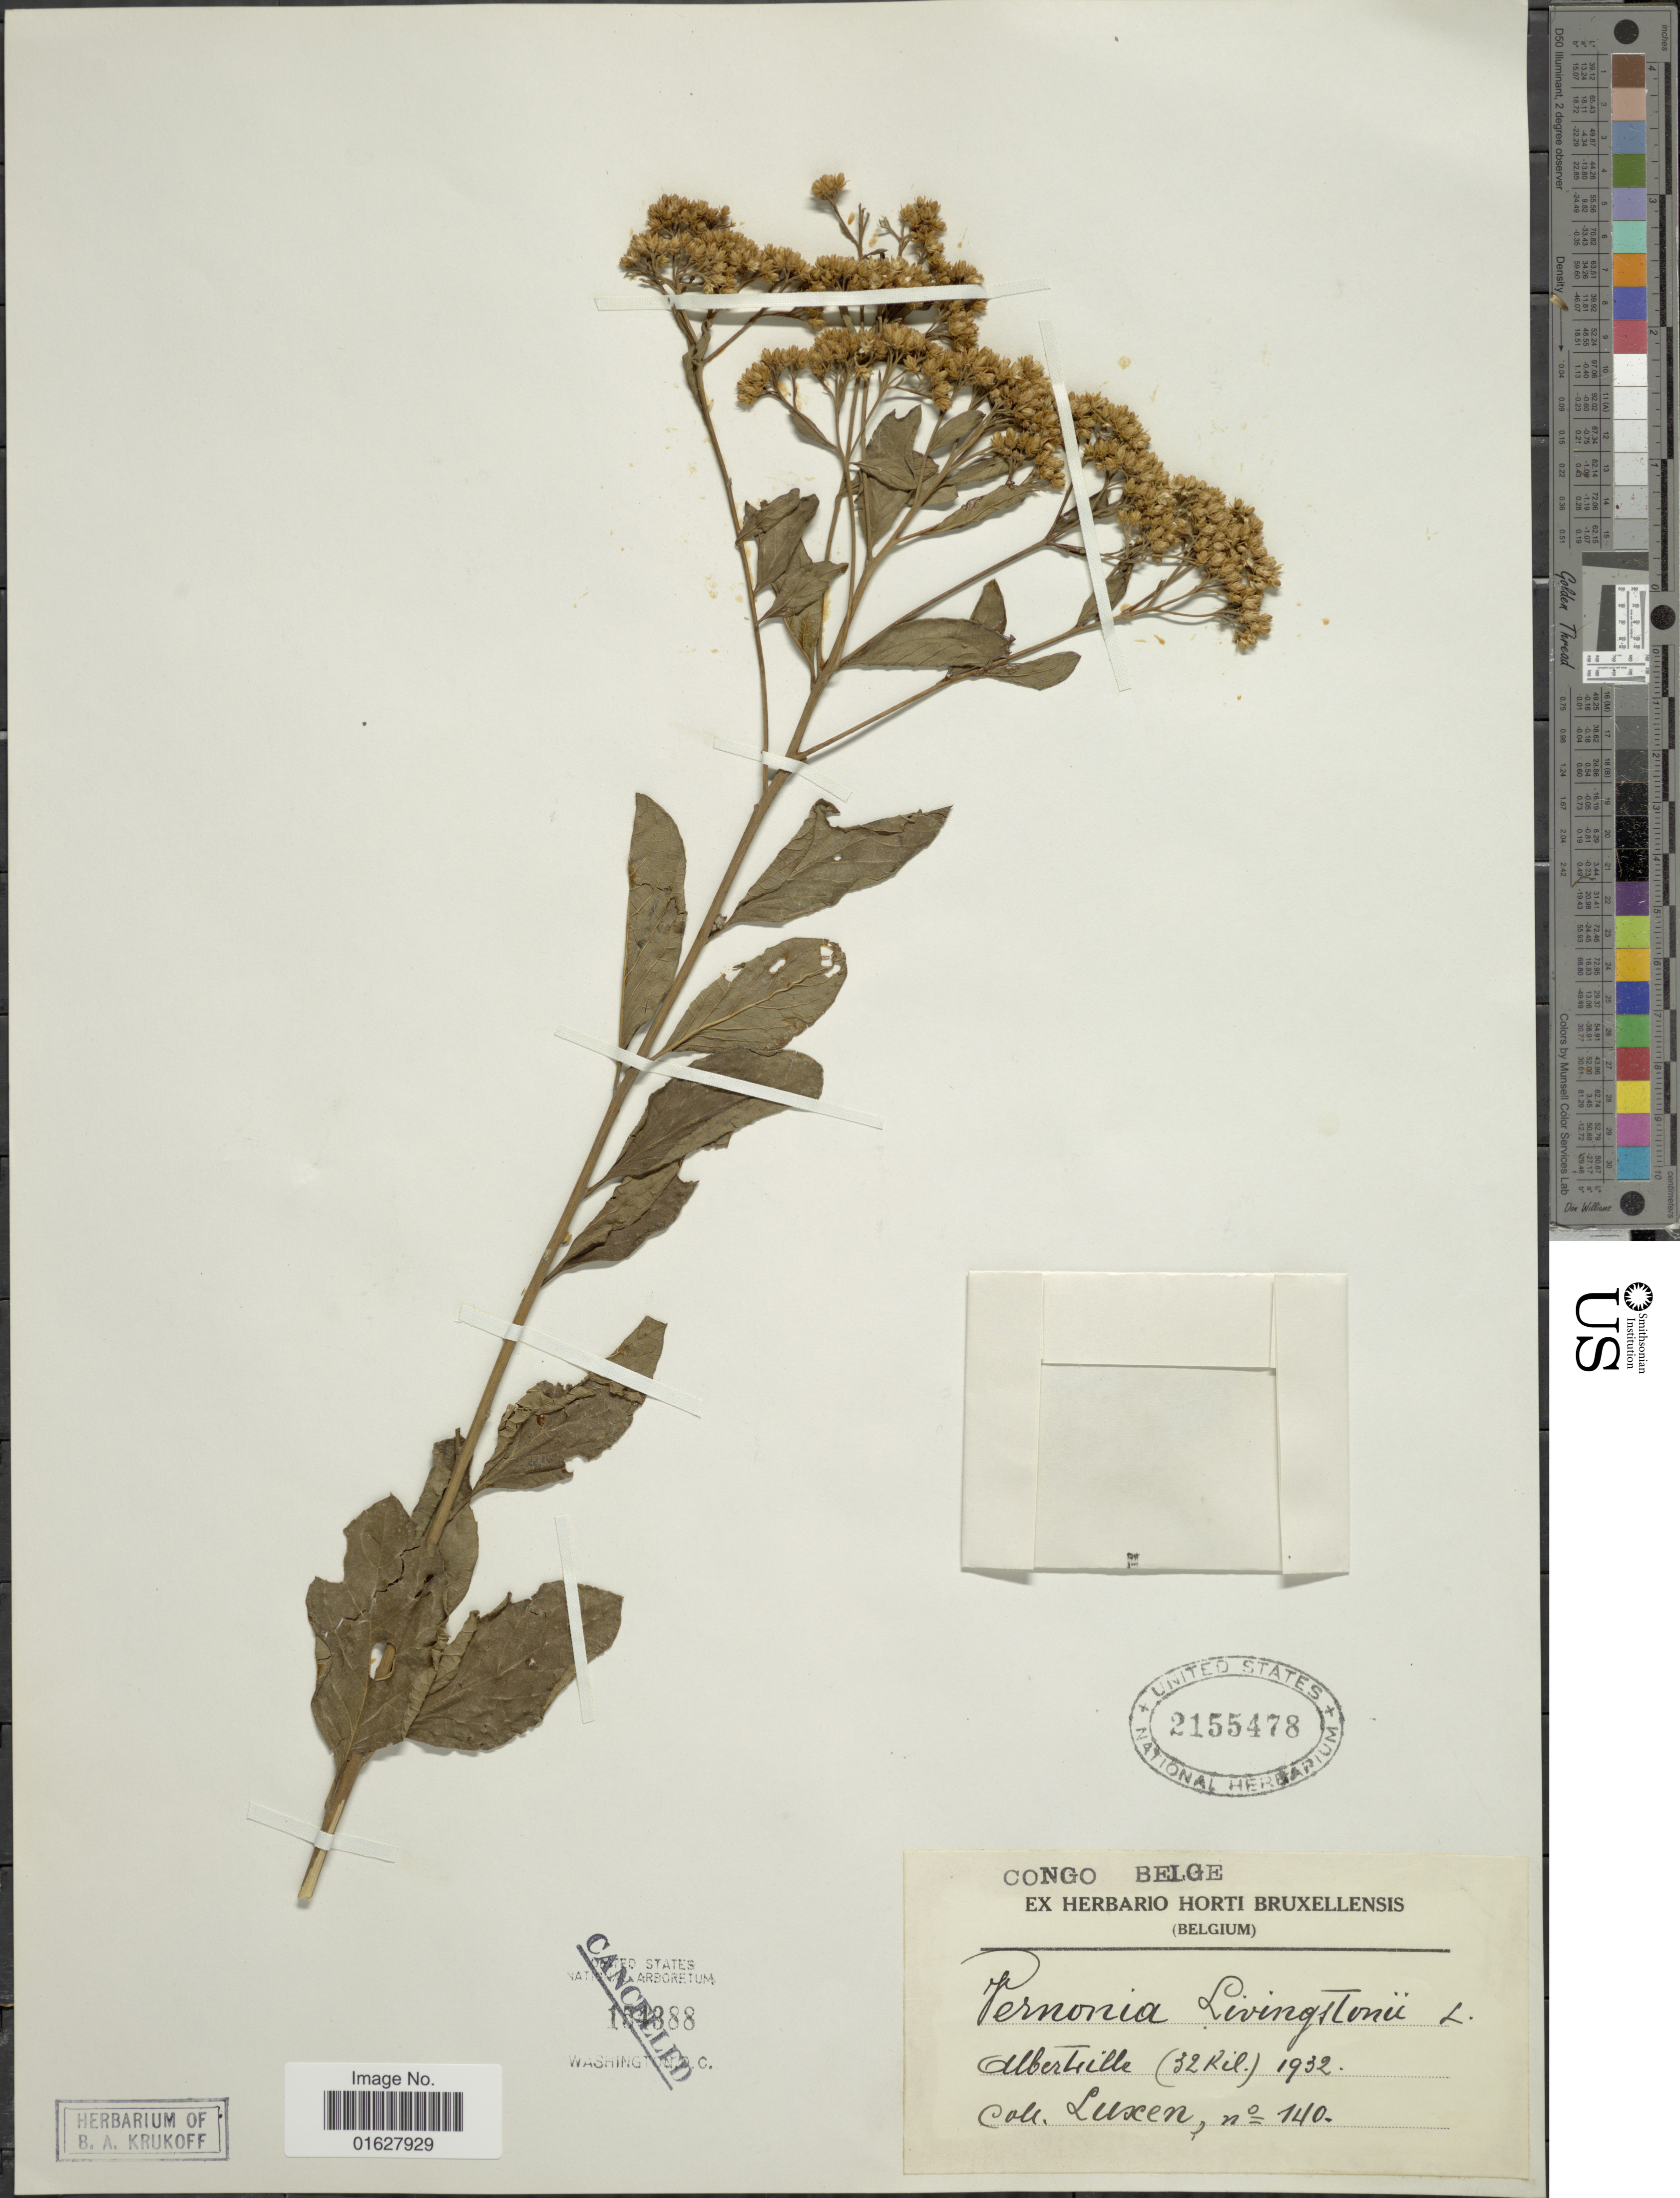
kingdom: Plantae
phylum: Tracheophyta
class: Magnoliopsida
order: Asterales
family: Asteraceae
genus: Gymnanthemum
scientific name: Gymnanthemum thomsonianum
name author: (Oliv. & Hiern in Oliv.) H. Rob.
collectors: Luxen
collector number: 140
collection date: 1932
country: Congo, Democratic Republic of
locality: Congo Belge. Albertville (32 kil).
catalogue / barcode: US 2155478